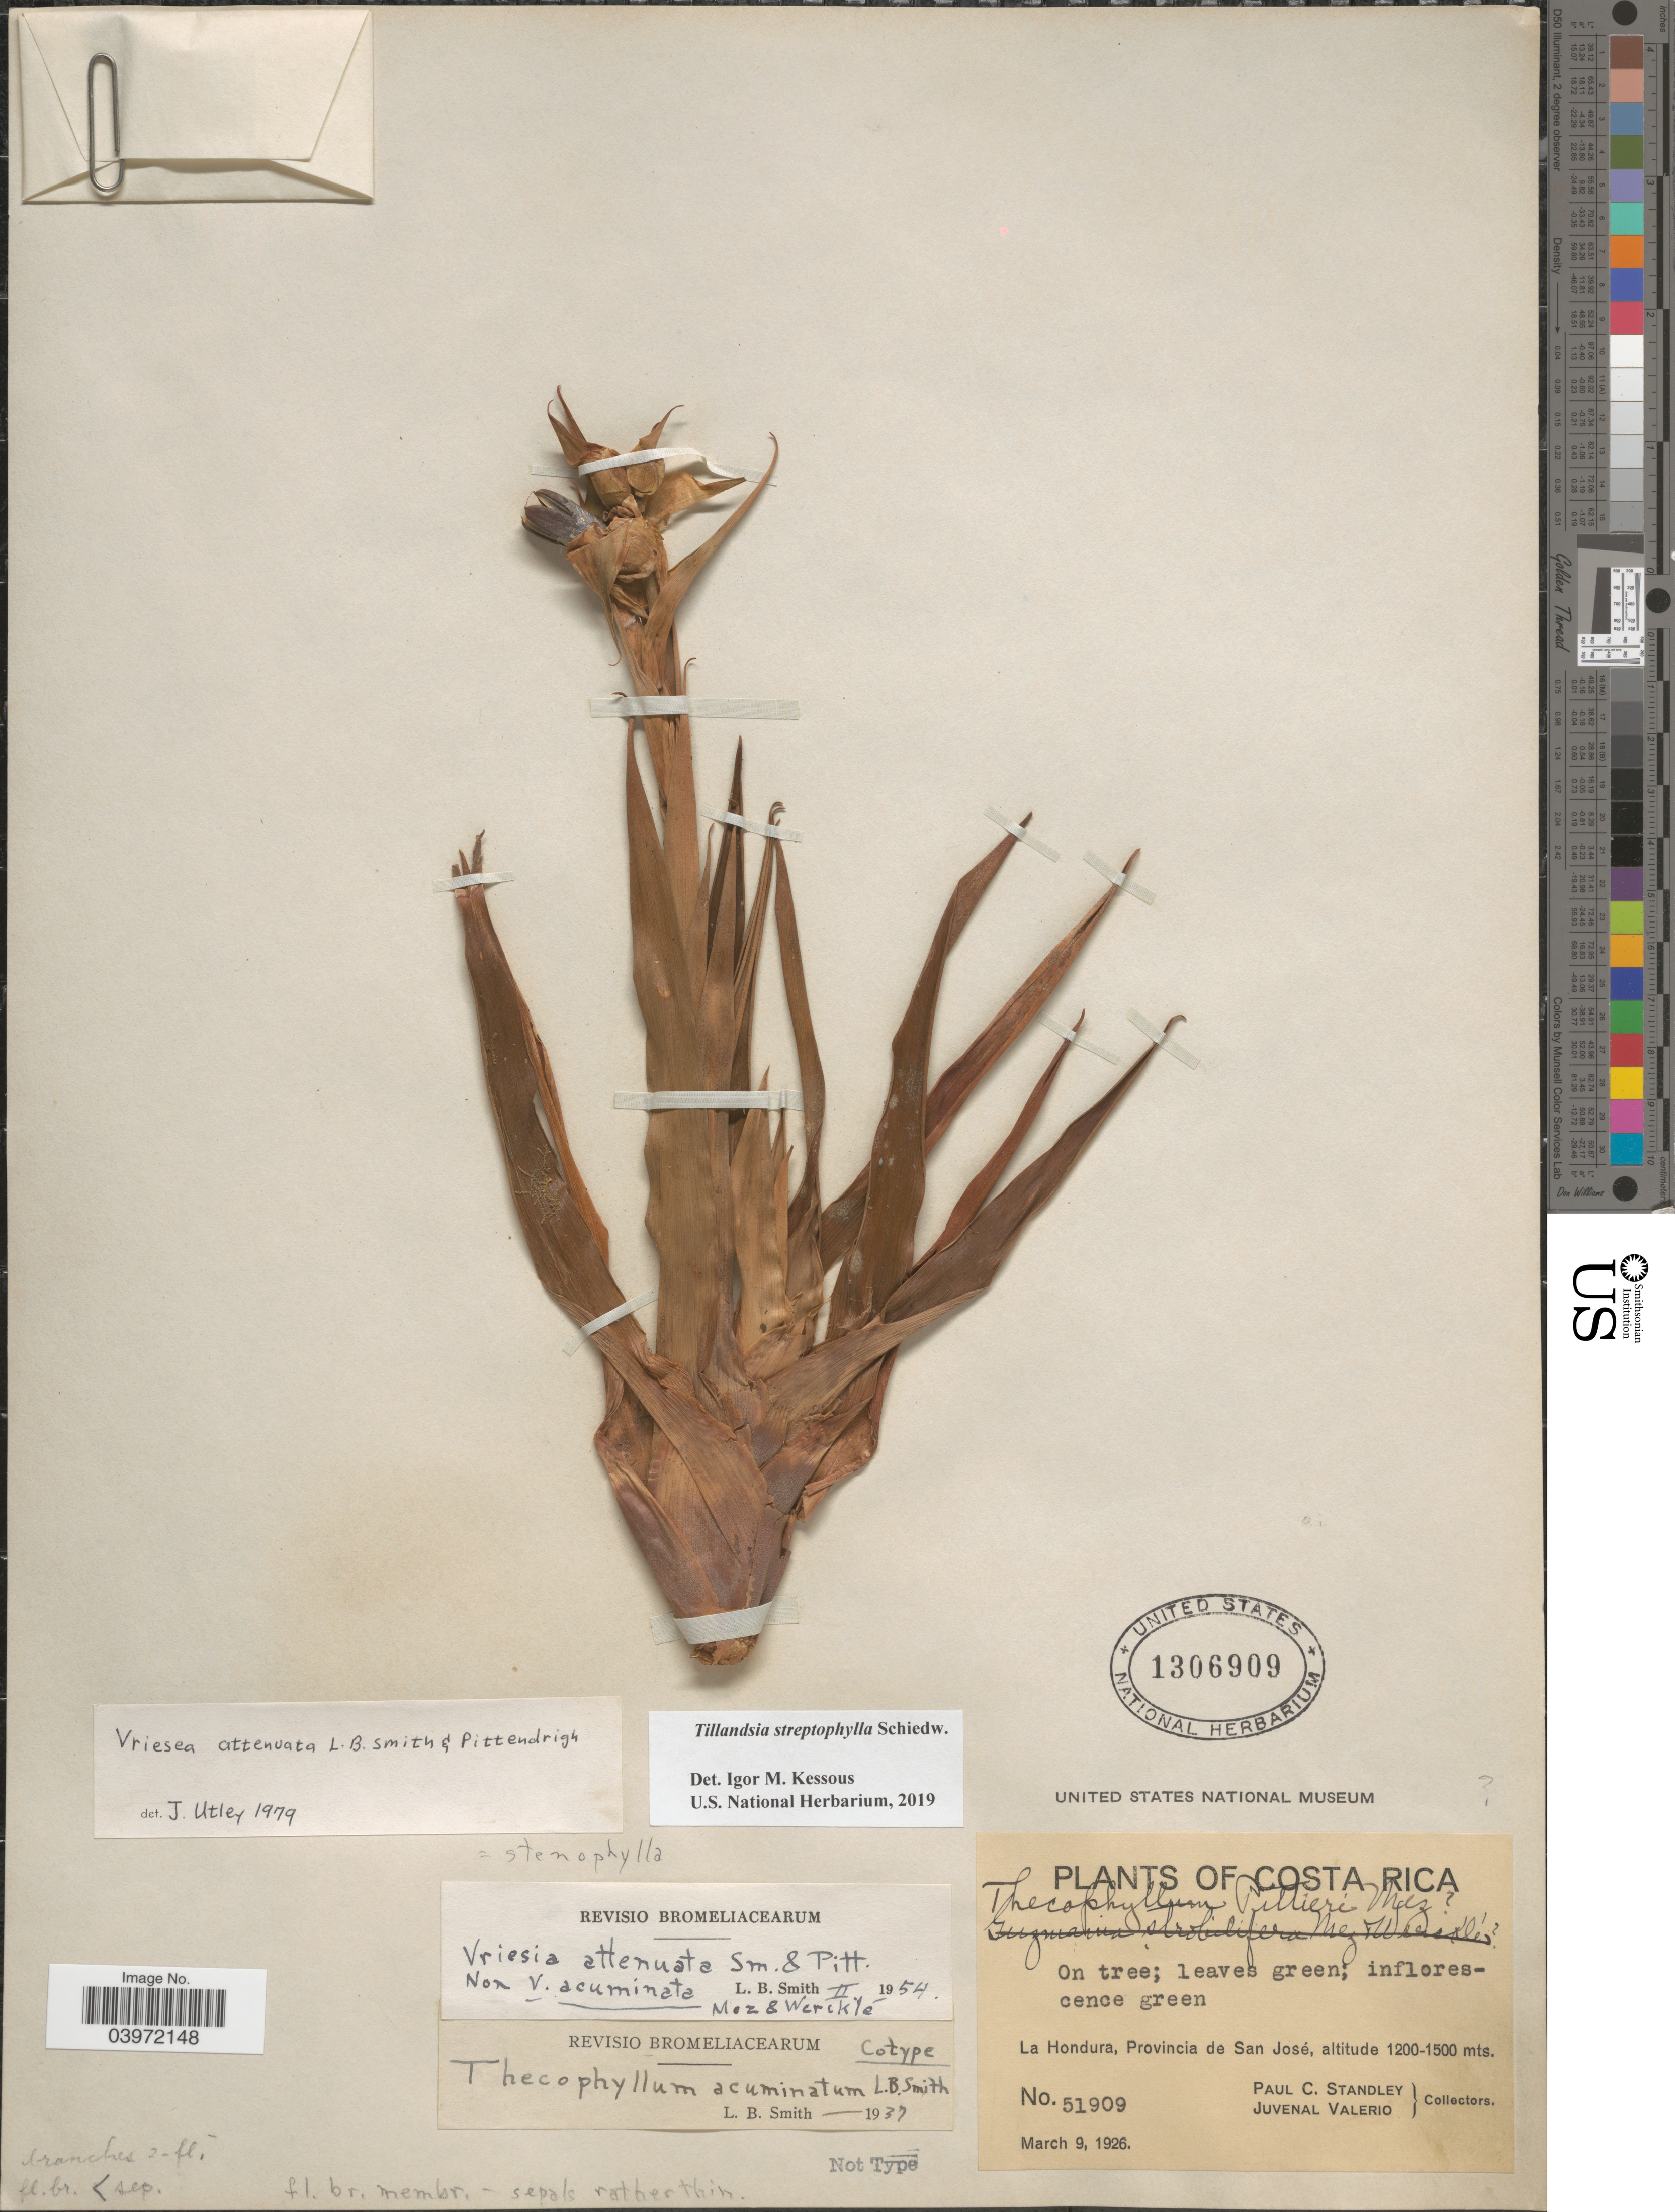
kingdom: Plantae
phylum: Tracheophyta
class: Liliopsida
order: Poales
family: Bromeliaceae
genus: Tillandsia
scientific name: Tillandsia streptophylla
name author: Scheidw. ex C. Morren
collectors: P. C. Standley & J. Valerio R.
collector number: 51909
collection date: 1926-03-09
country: Costa Rica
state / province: San José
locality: La Hondura.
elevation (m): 1200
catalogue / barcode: US 1306909